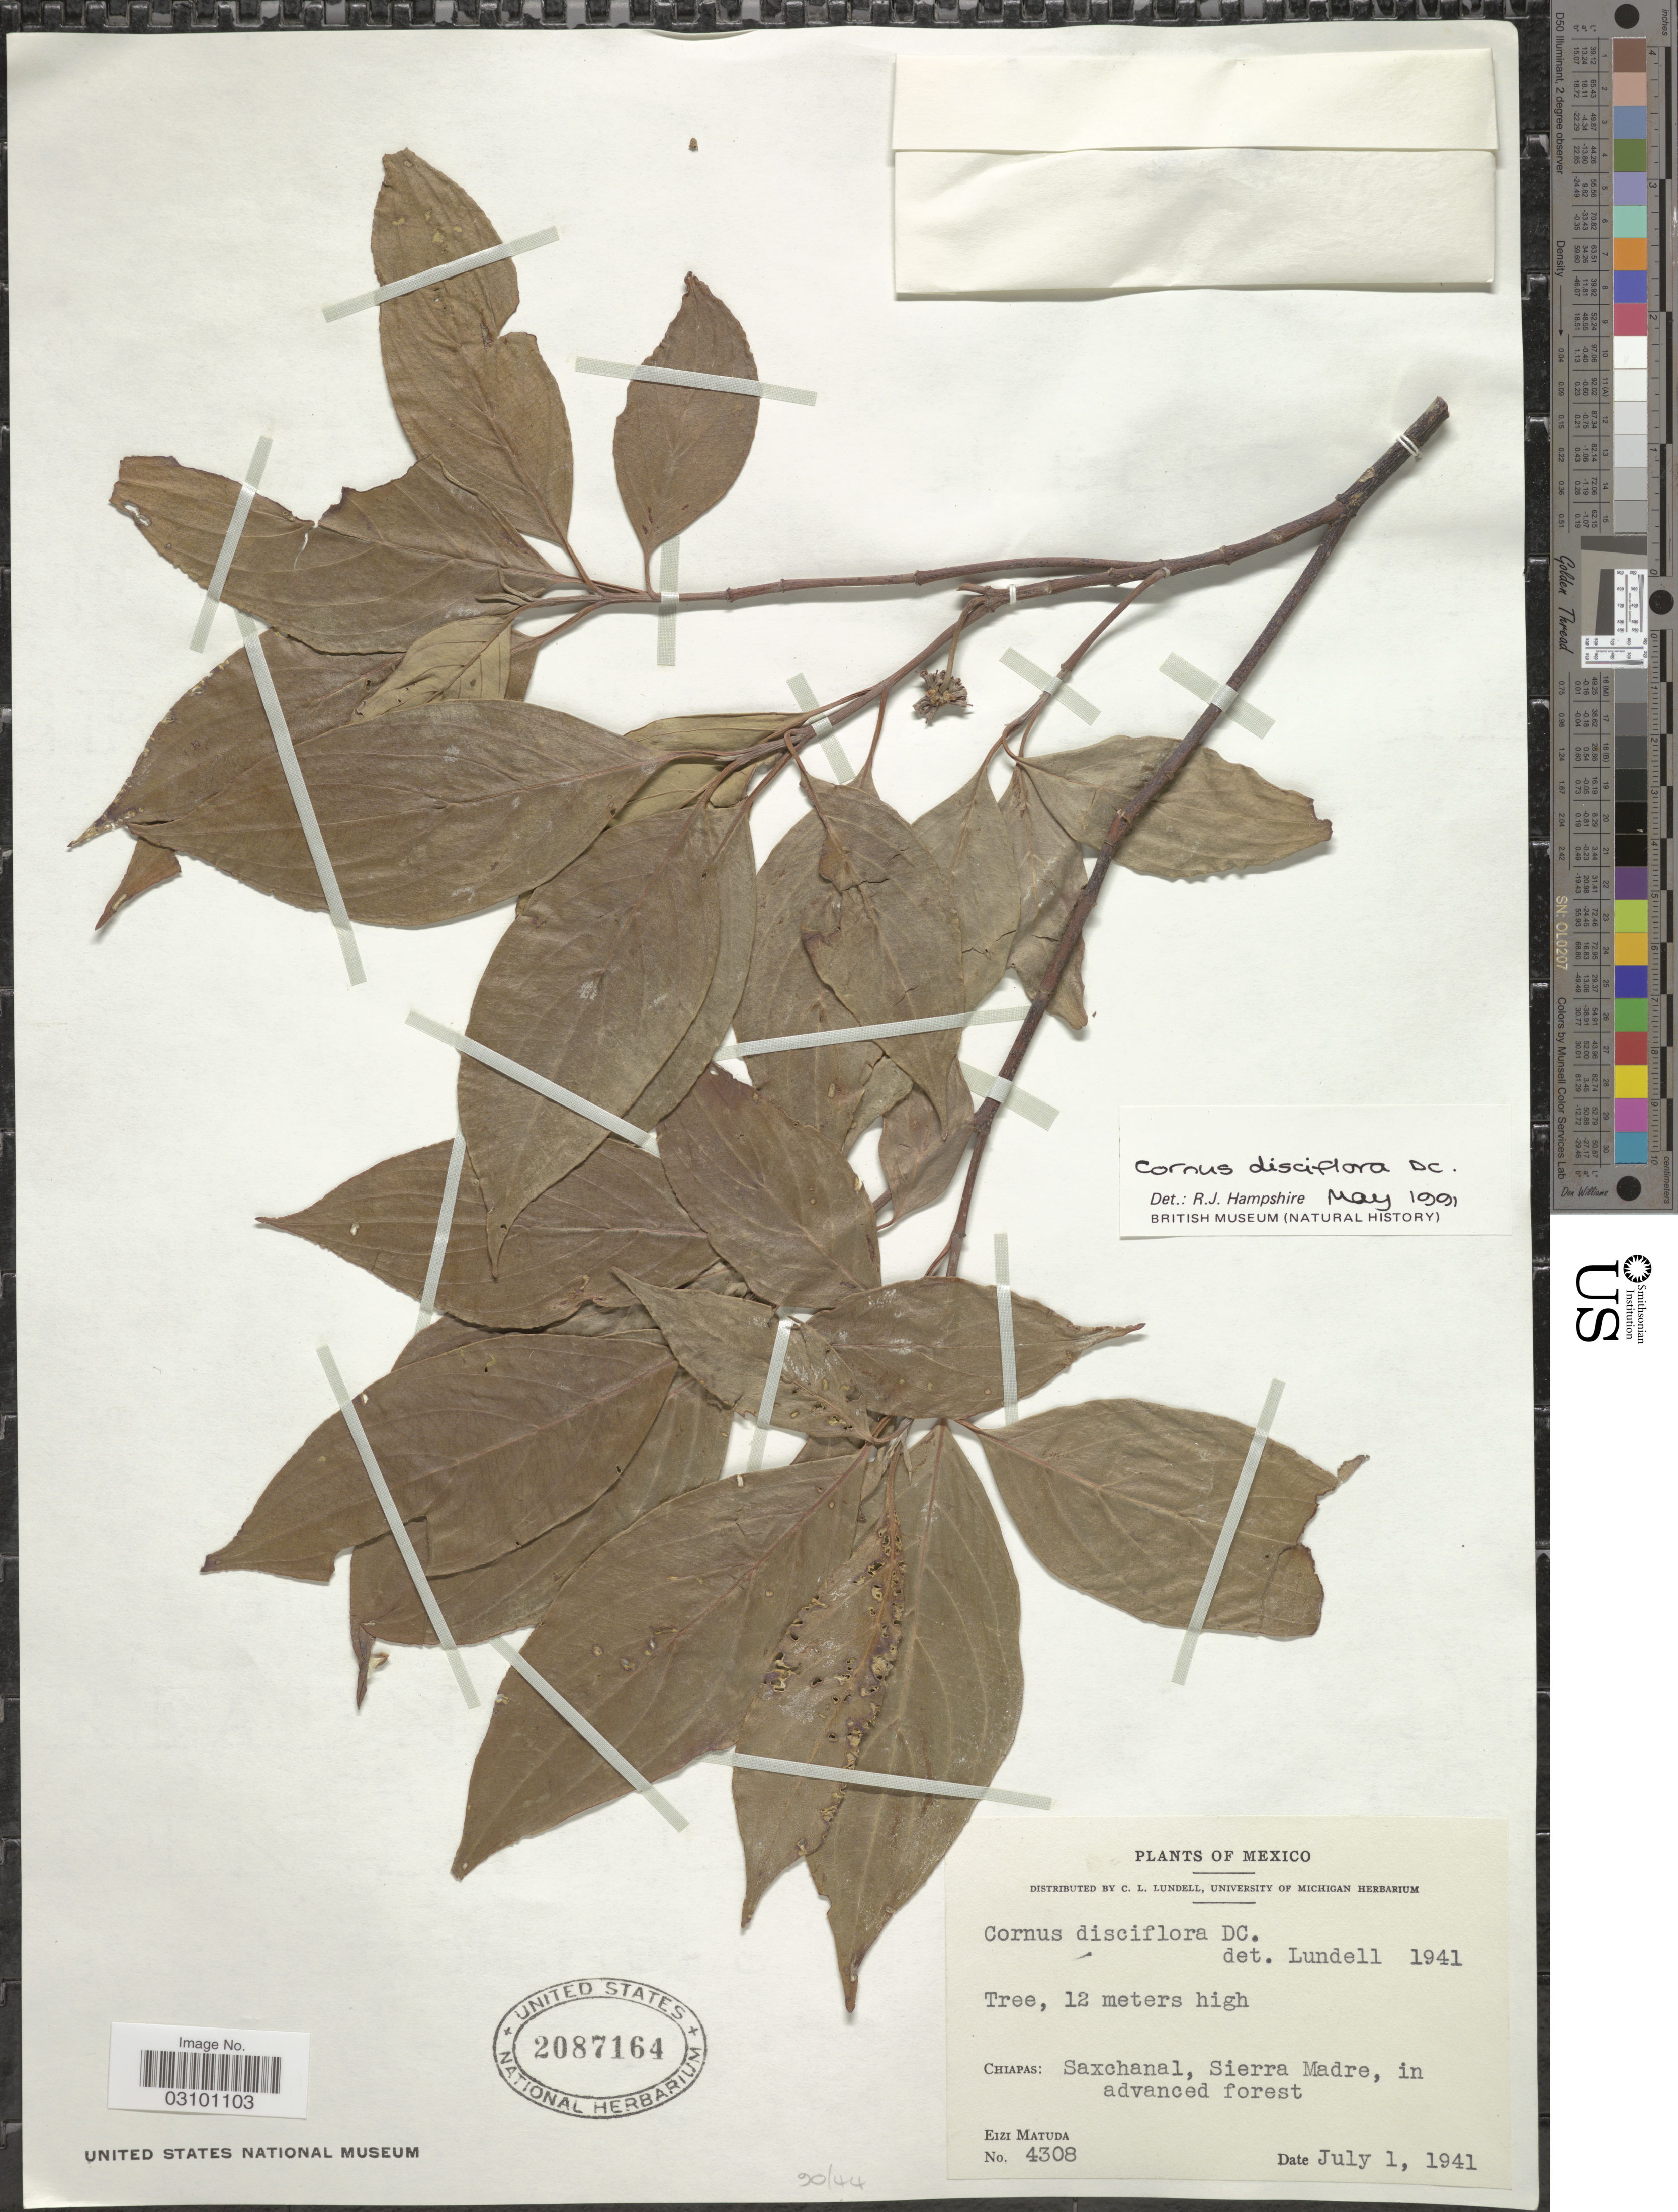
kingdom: Plantae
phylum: Tracheophyta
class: Magnoliopsida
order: Cornales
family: Cornaceae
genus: Cornus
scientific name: Cornus disciflora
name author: Moc. & Sessé ex DC.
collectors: E. Matuda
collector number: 4308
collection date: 1941-07-01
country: Mexico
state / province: Chiapas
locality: Saxchanal, Sierra Madre, in advanced forest.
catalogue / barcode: US 2087164